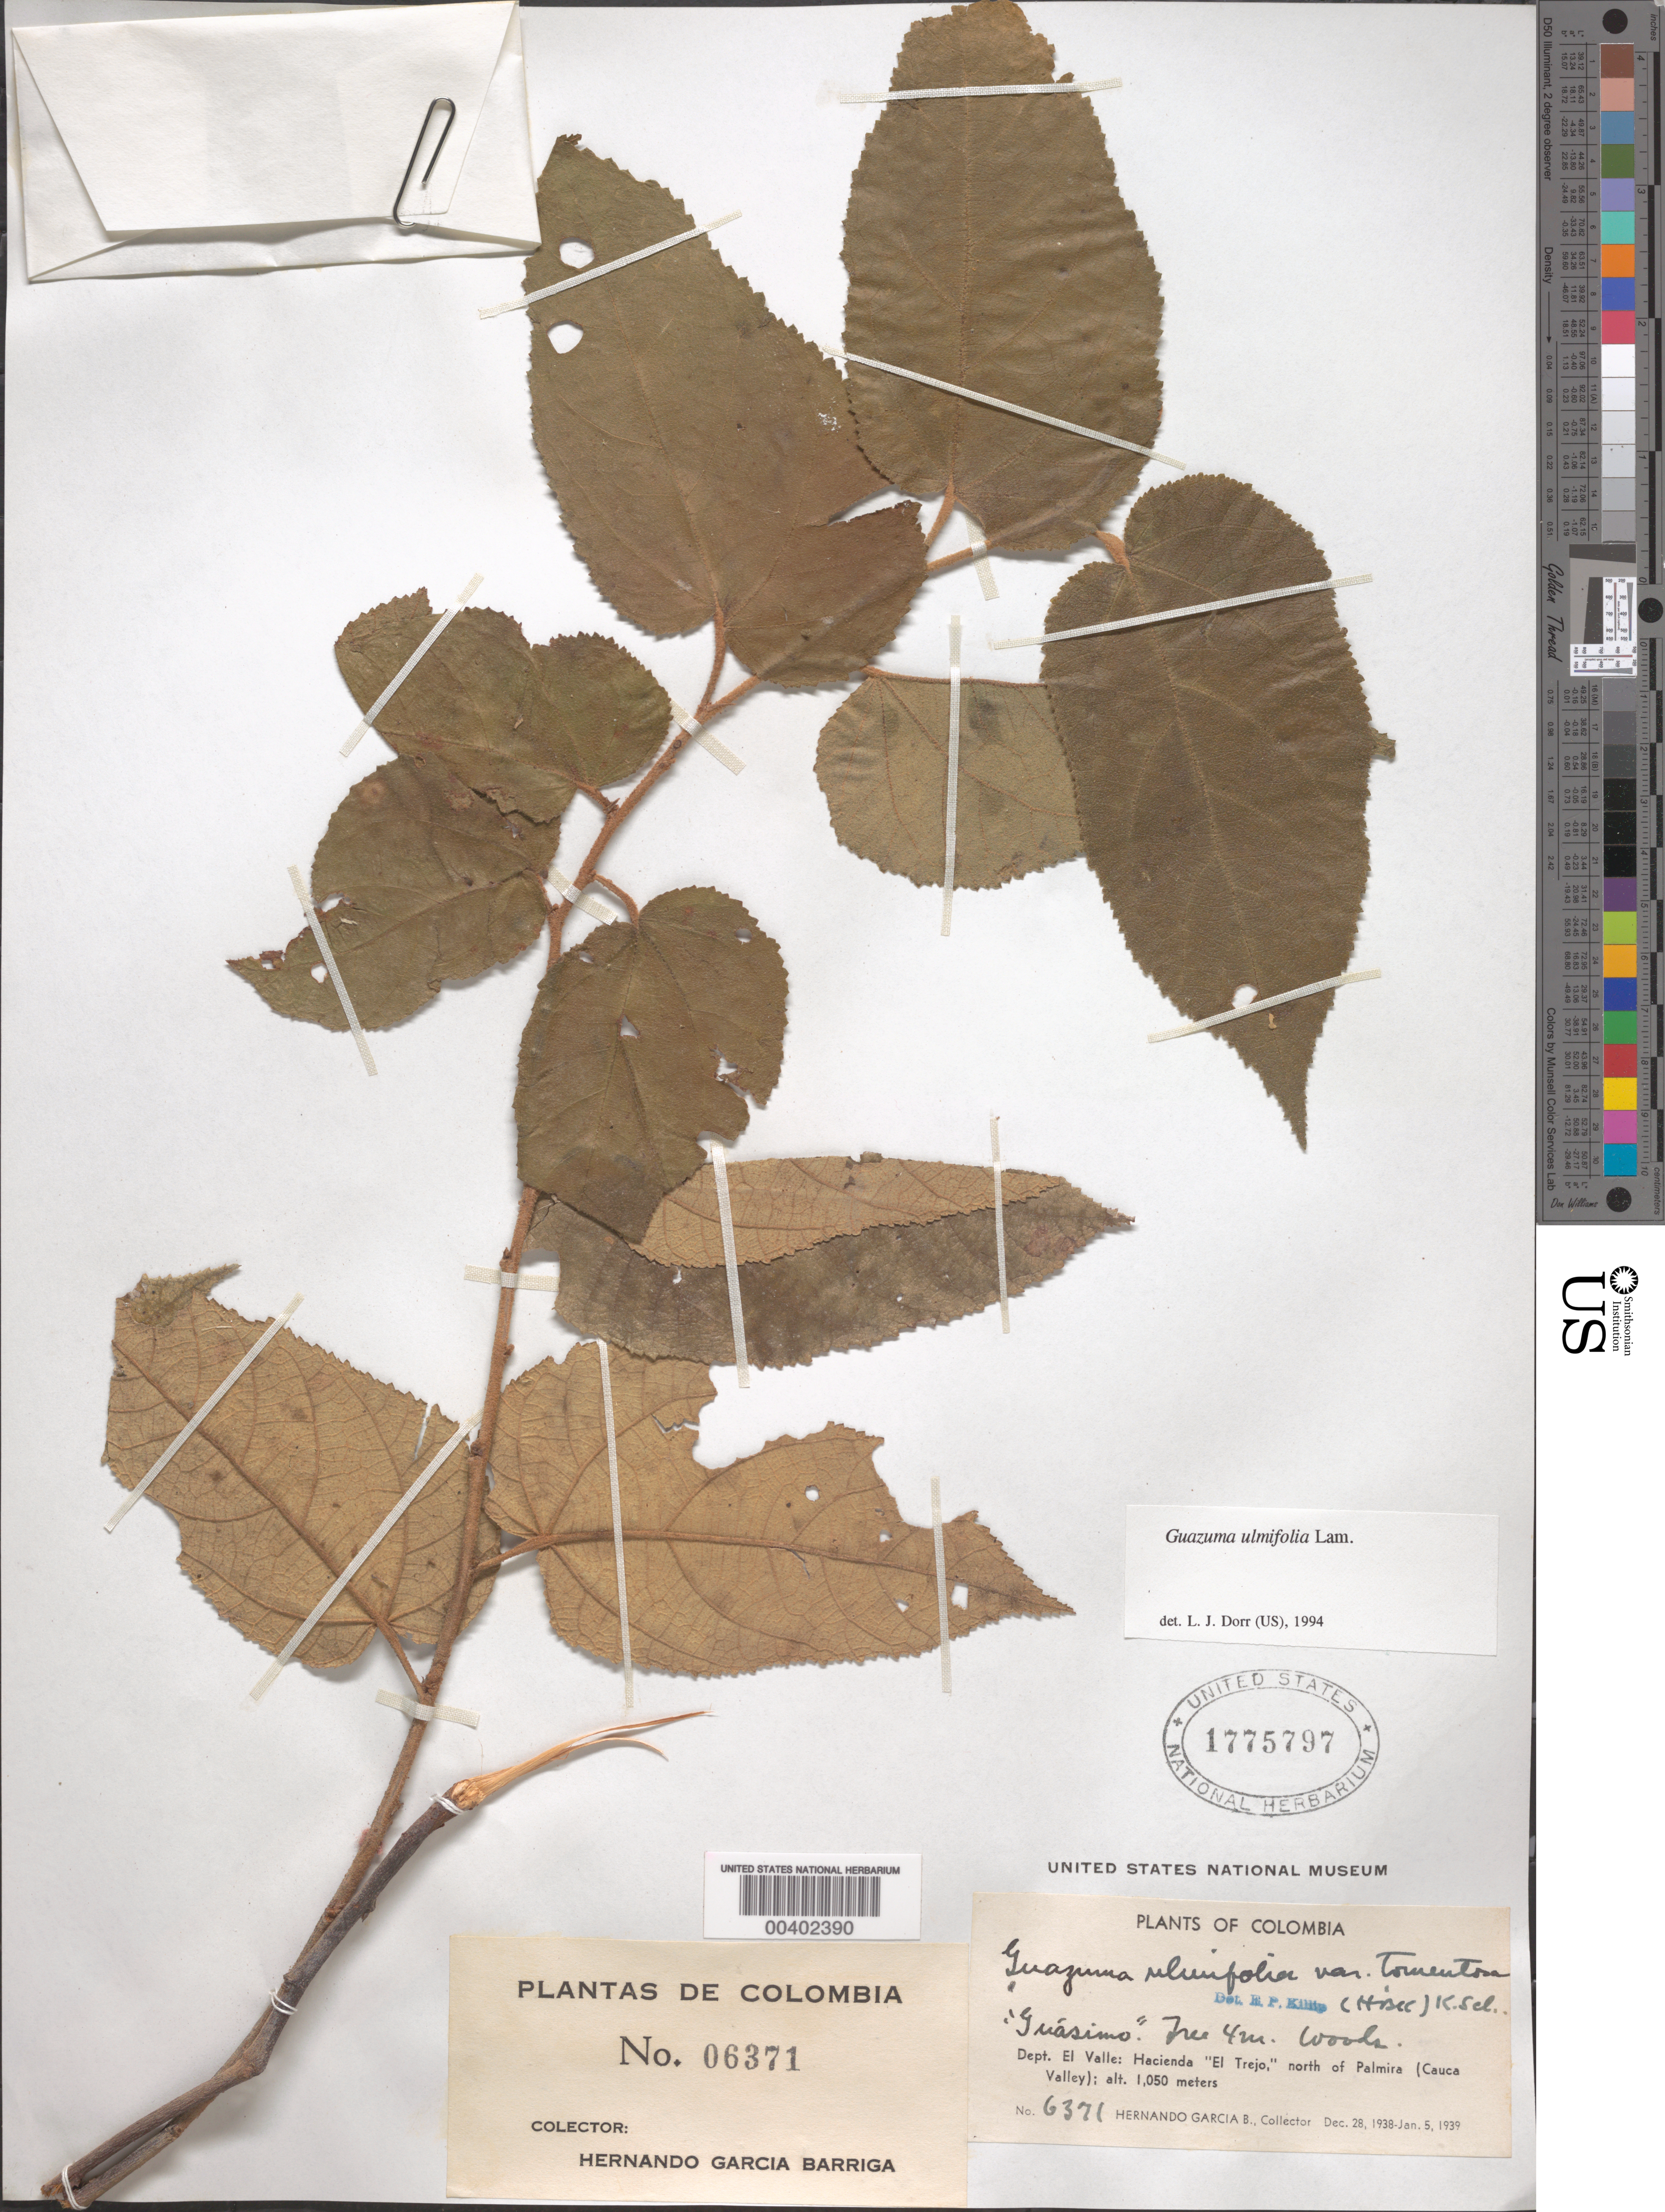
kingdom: Plantae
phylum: Tracheophyta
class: Magnoliopsida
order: Malvales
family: Malvaceae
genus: Guazuma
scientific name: Guazuma ulmifolia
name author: Lam.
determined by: Dorr, L. J., (BOT), Smithsonian Institution - National Museum of Natural History (UNITED STATES)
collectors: H. García Barriga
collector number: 6371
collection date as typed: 28 Dec 1938 to 05 Jan 1939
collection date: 1938-12-28/1939-01-05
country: Colombia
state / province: Valle del Cauca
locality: Hacienda "El Trejo", N of Palmira (Cauca Valley)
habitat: woods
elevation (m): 1050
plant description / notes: Common name: Guásimo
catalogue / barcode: US 1775797